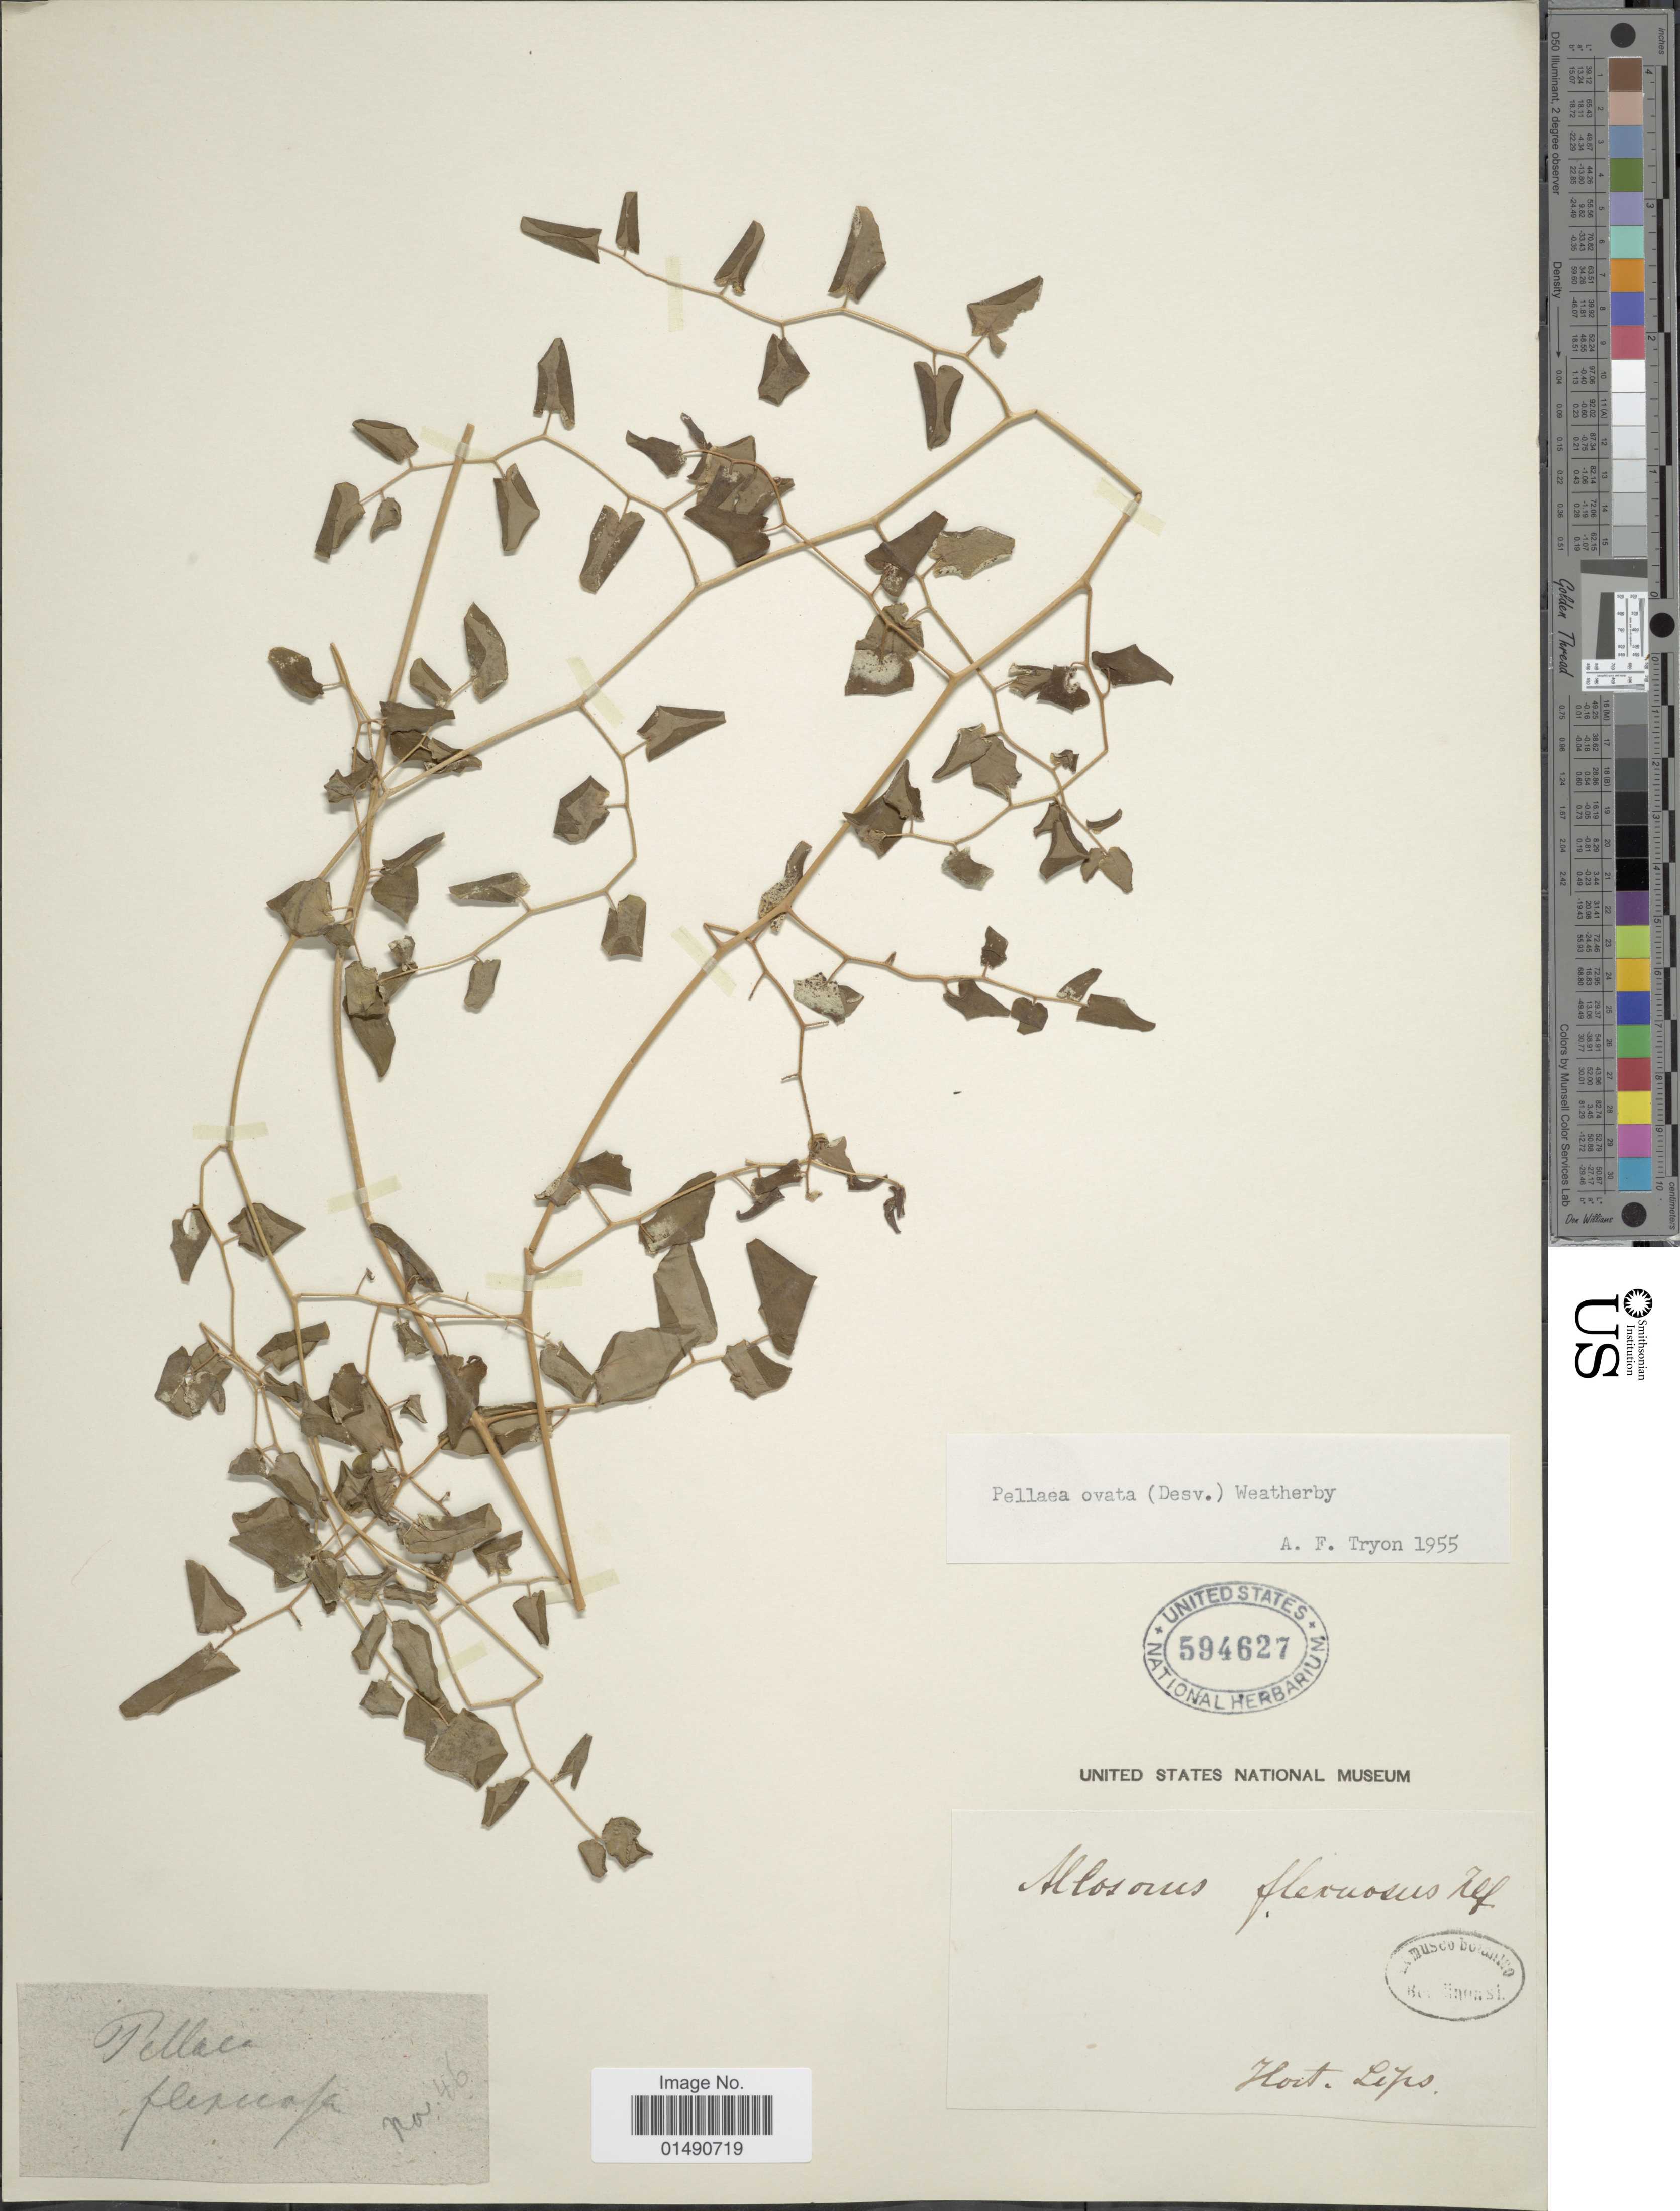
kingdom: Plantae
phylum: Tracheophyta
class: Polypodiopsida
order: Polypodiales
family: Pteridaceae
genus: Pellaea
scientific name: Pellaea ovata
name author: (Desv.) Weath.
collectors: A. F. Tryon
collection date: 1955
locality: Hort. Lefes [interpreted]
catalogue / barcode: US 594627